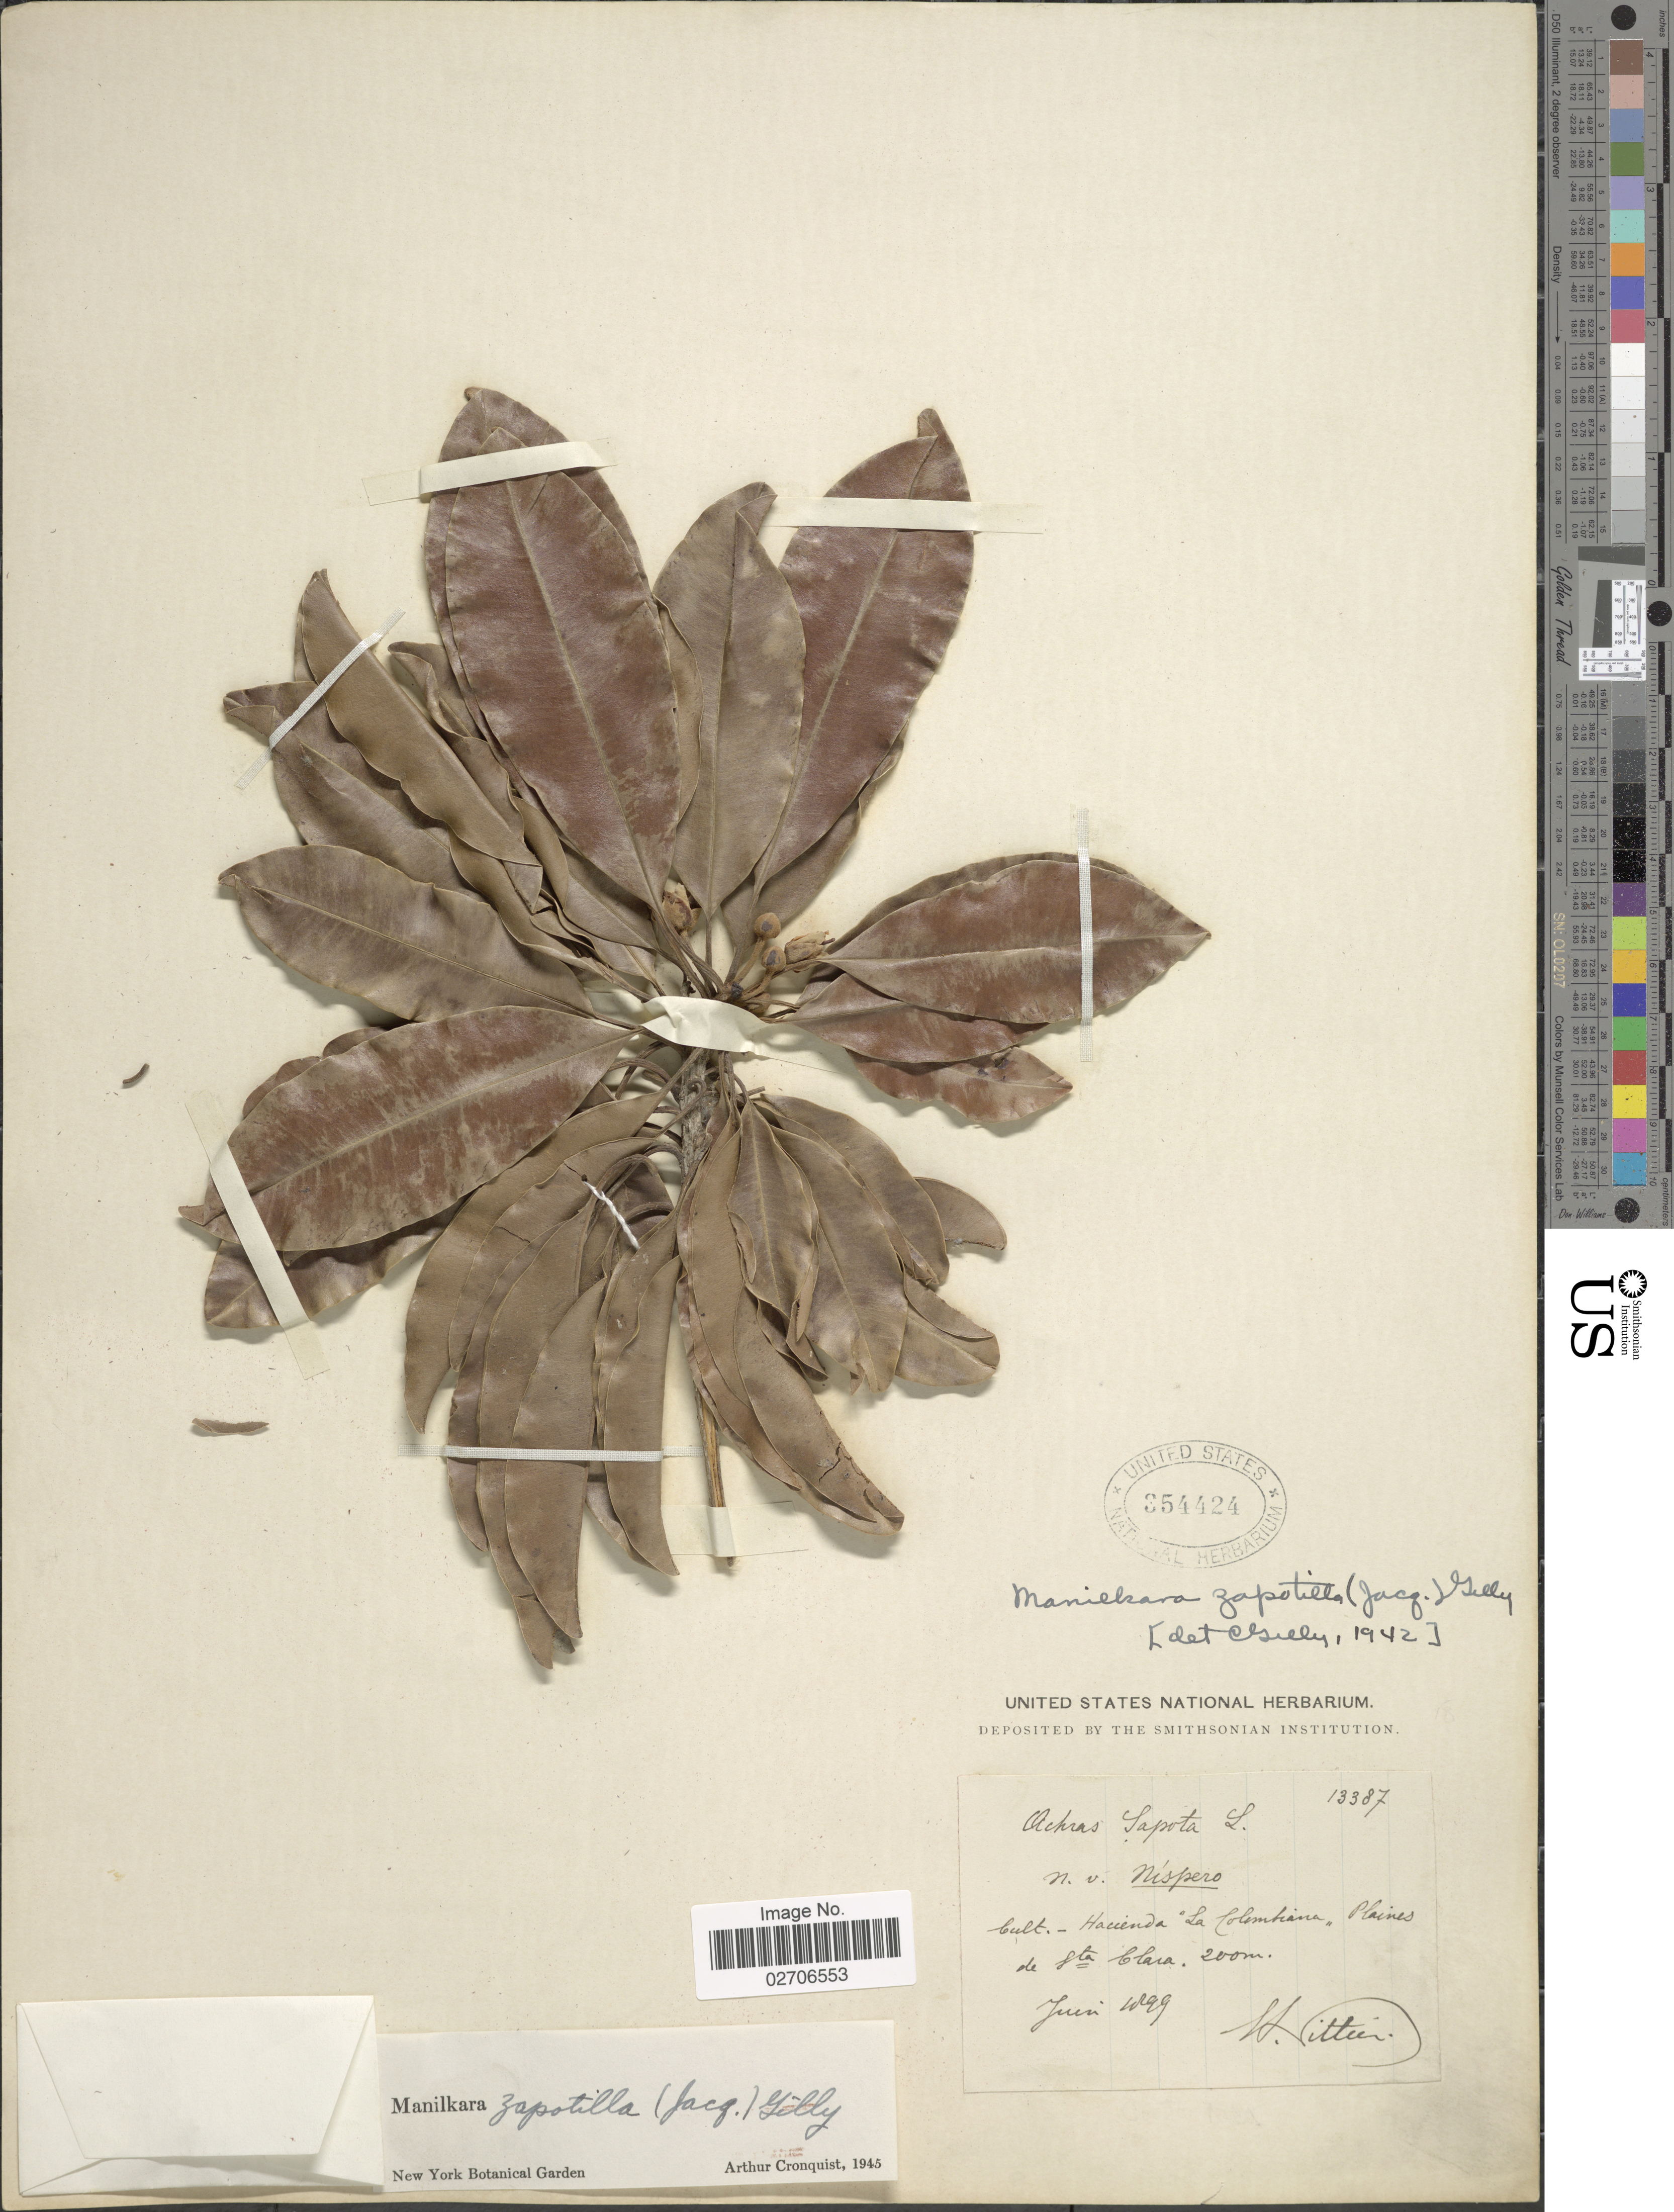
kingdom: Plantae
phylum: Tracheophyta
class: Magnoliopsida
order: Ericales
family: Sapotaceae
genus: Manilkara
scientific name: Manilkara zapota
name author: (L.) P. Royen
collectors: H. F. Pittier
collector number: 13387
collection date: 1899-06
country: Colombia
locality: Hacienda La Colombiana, Plaines de Sta. Clara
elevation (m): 200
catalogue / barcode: US 354424